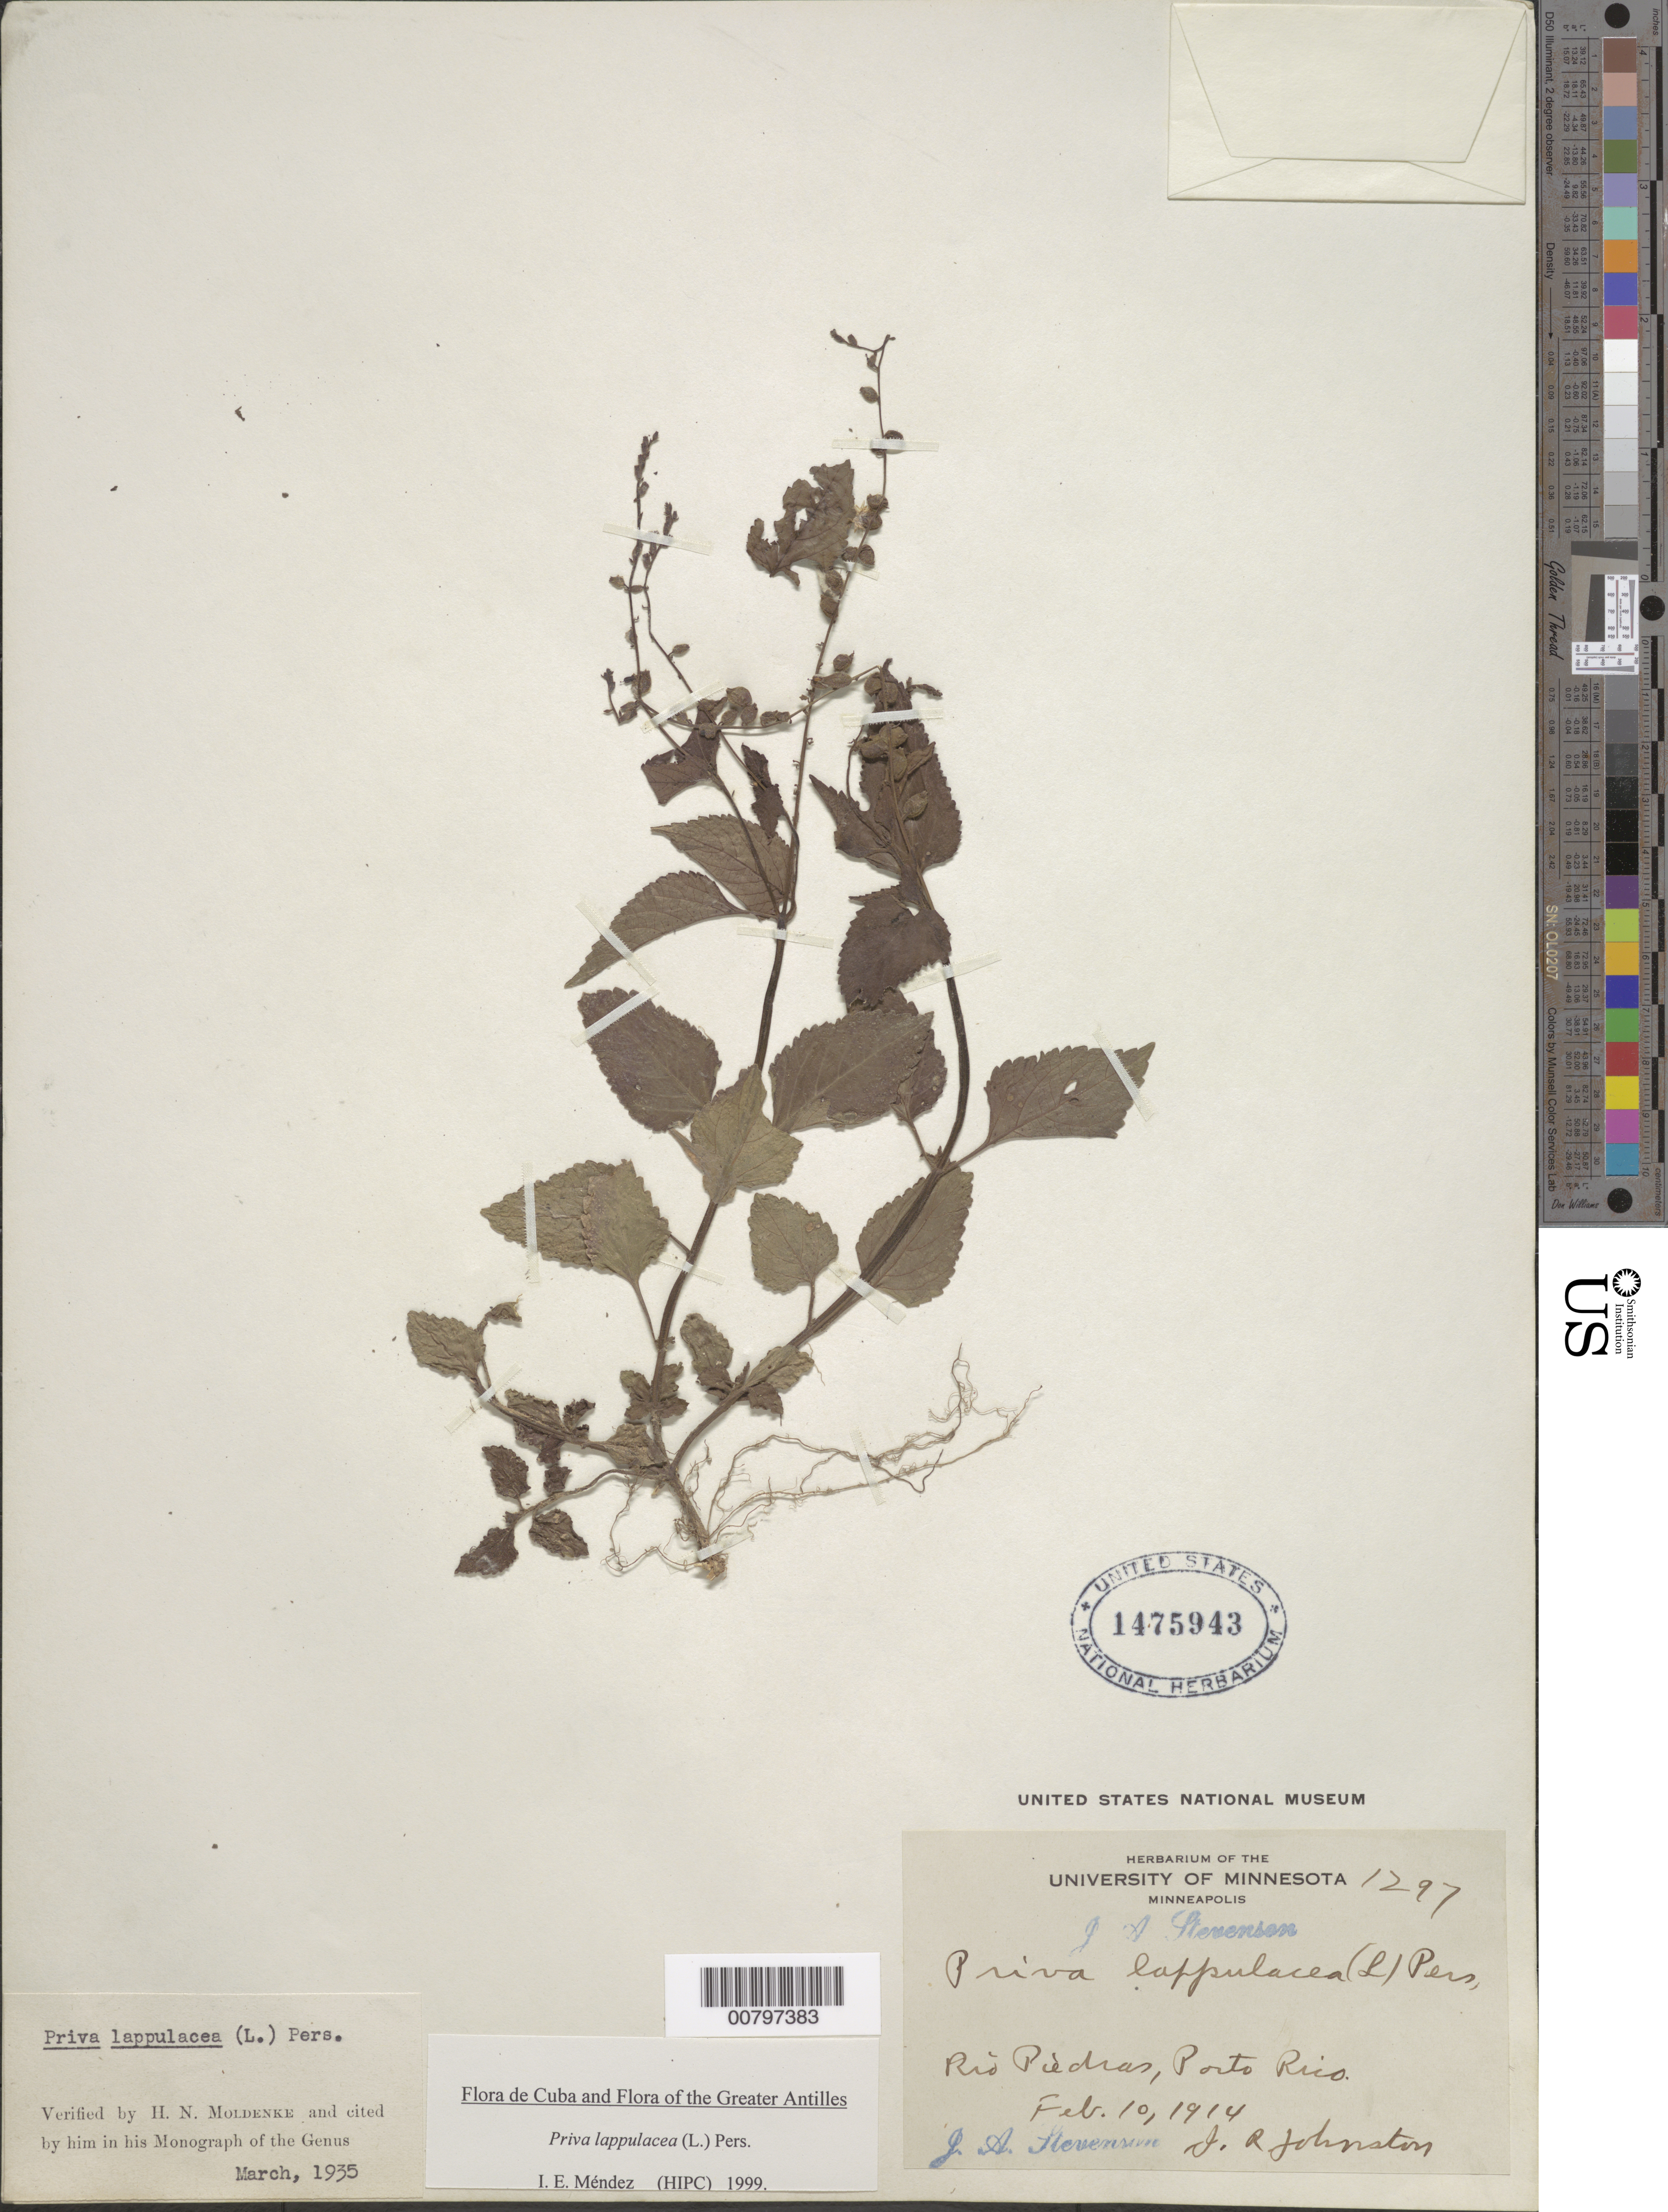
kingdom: Plantae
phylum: Tracheophyta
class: Magnoliopsida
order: Lamiales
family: Verbenaceae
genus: Priva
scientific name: Priva lappulacea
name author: (L.) Pers.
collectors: J. Stevenson & D. Johnston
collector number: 1297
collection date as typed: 10 Feb 1914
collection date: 1914-02-10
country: Puerto Rico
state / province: San Juan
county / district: Río Piedras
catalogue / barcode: US 1475943